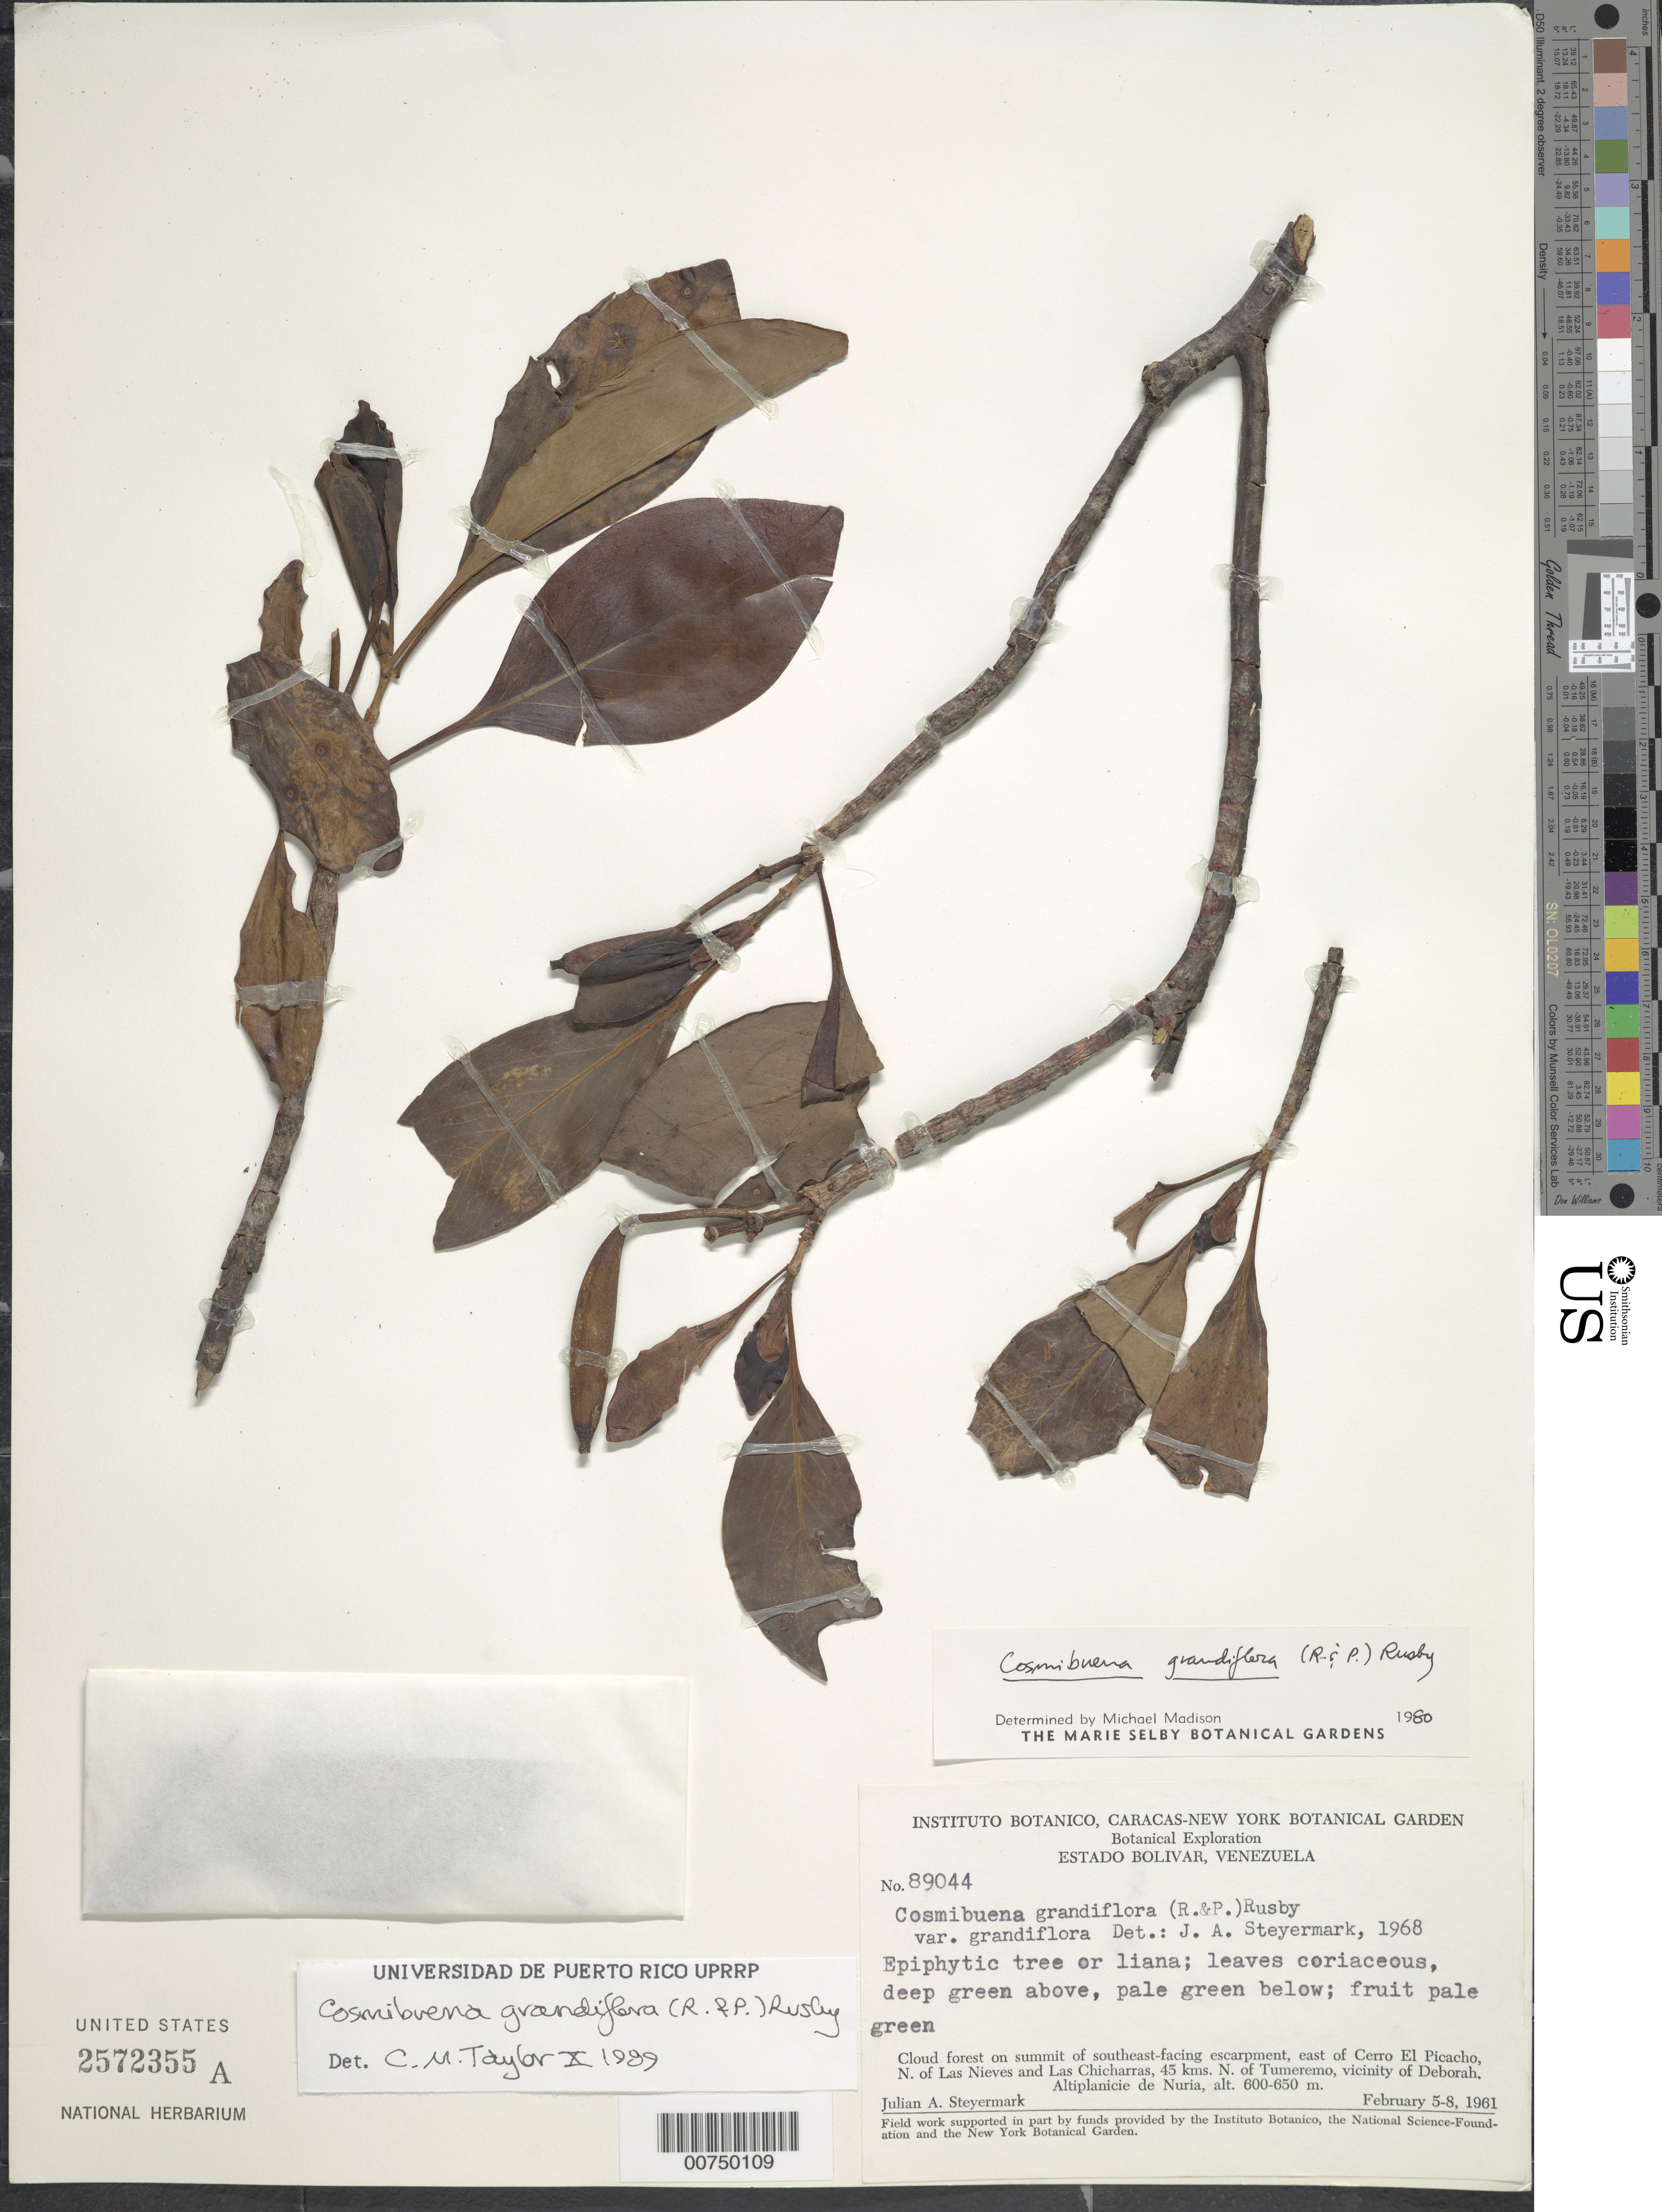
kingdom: Plantae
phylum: Tracheophyta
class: Magnoliopsida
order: Gentianales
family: Rubiaceae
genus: Cosmibuena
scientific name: Cosmibuena grandiflora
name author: (Rose & Pav.) Rusby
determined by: Taylor, Charlotte M.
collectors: J. Steyermark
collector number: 89044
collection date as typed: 5-Feb-61 to 8-Feb-61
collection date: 1961-02-05/1961-02-08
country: Venezuela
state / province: Bolívar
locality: Cerro El Picacho, N of Las Nieves & Las Chicharras, 45 km N of Tumeremo, vic of Deborah, Altiplanicie de Nuria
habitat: Cloud forest on summit of SE facing escarpment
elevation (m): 600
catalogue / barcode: US 2572355A